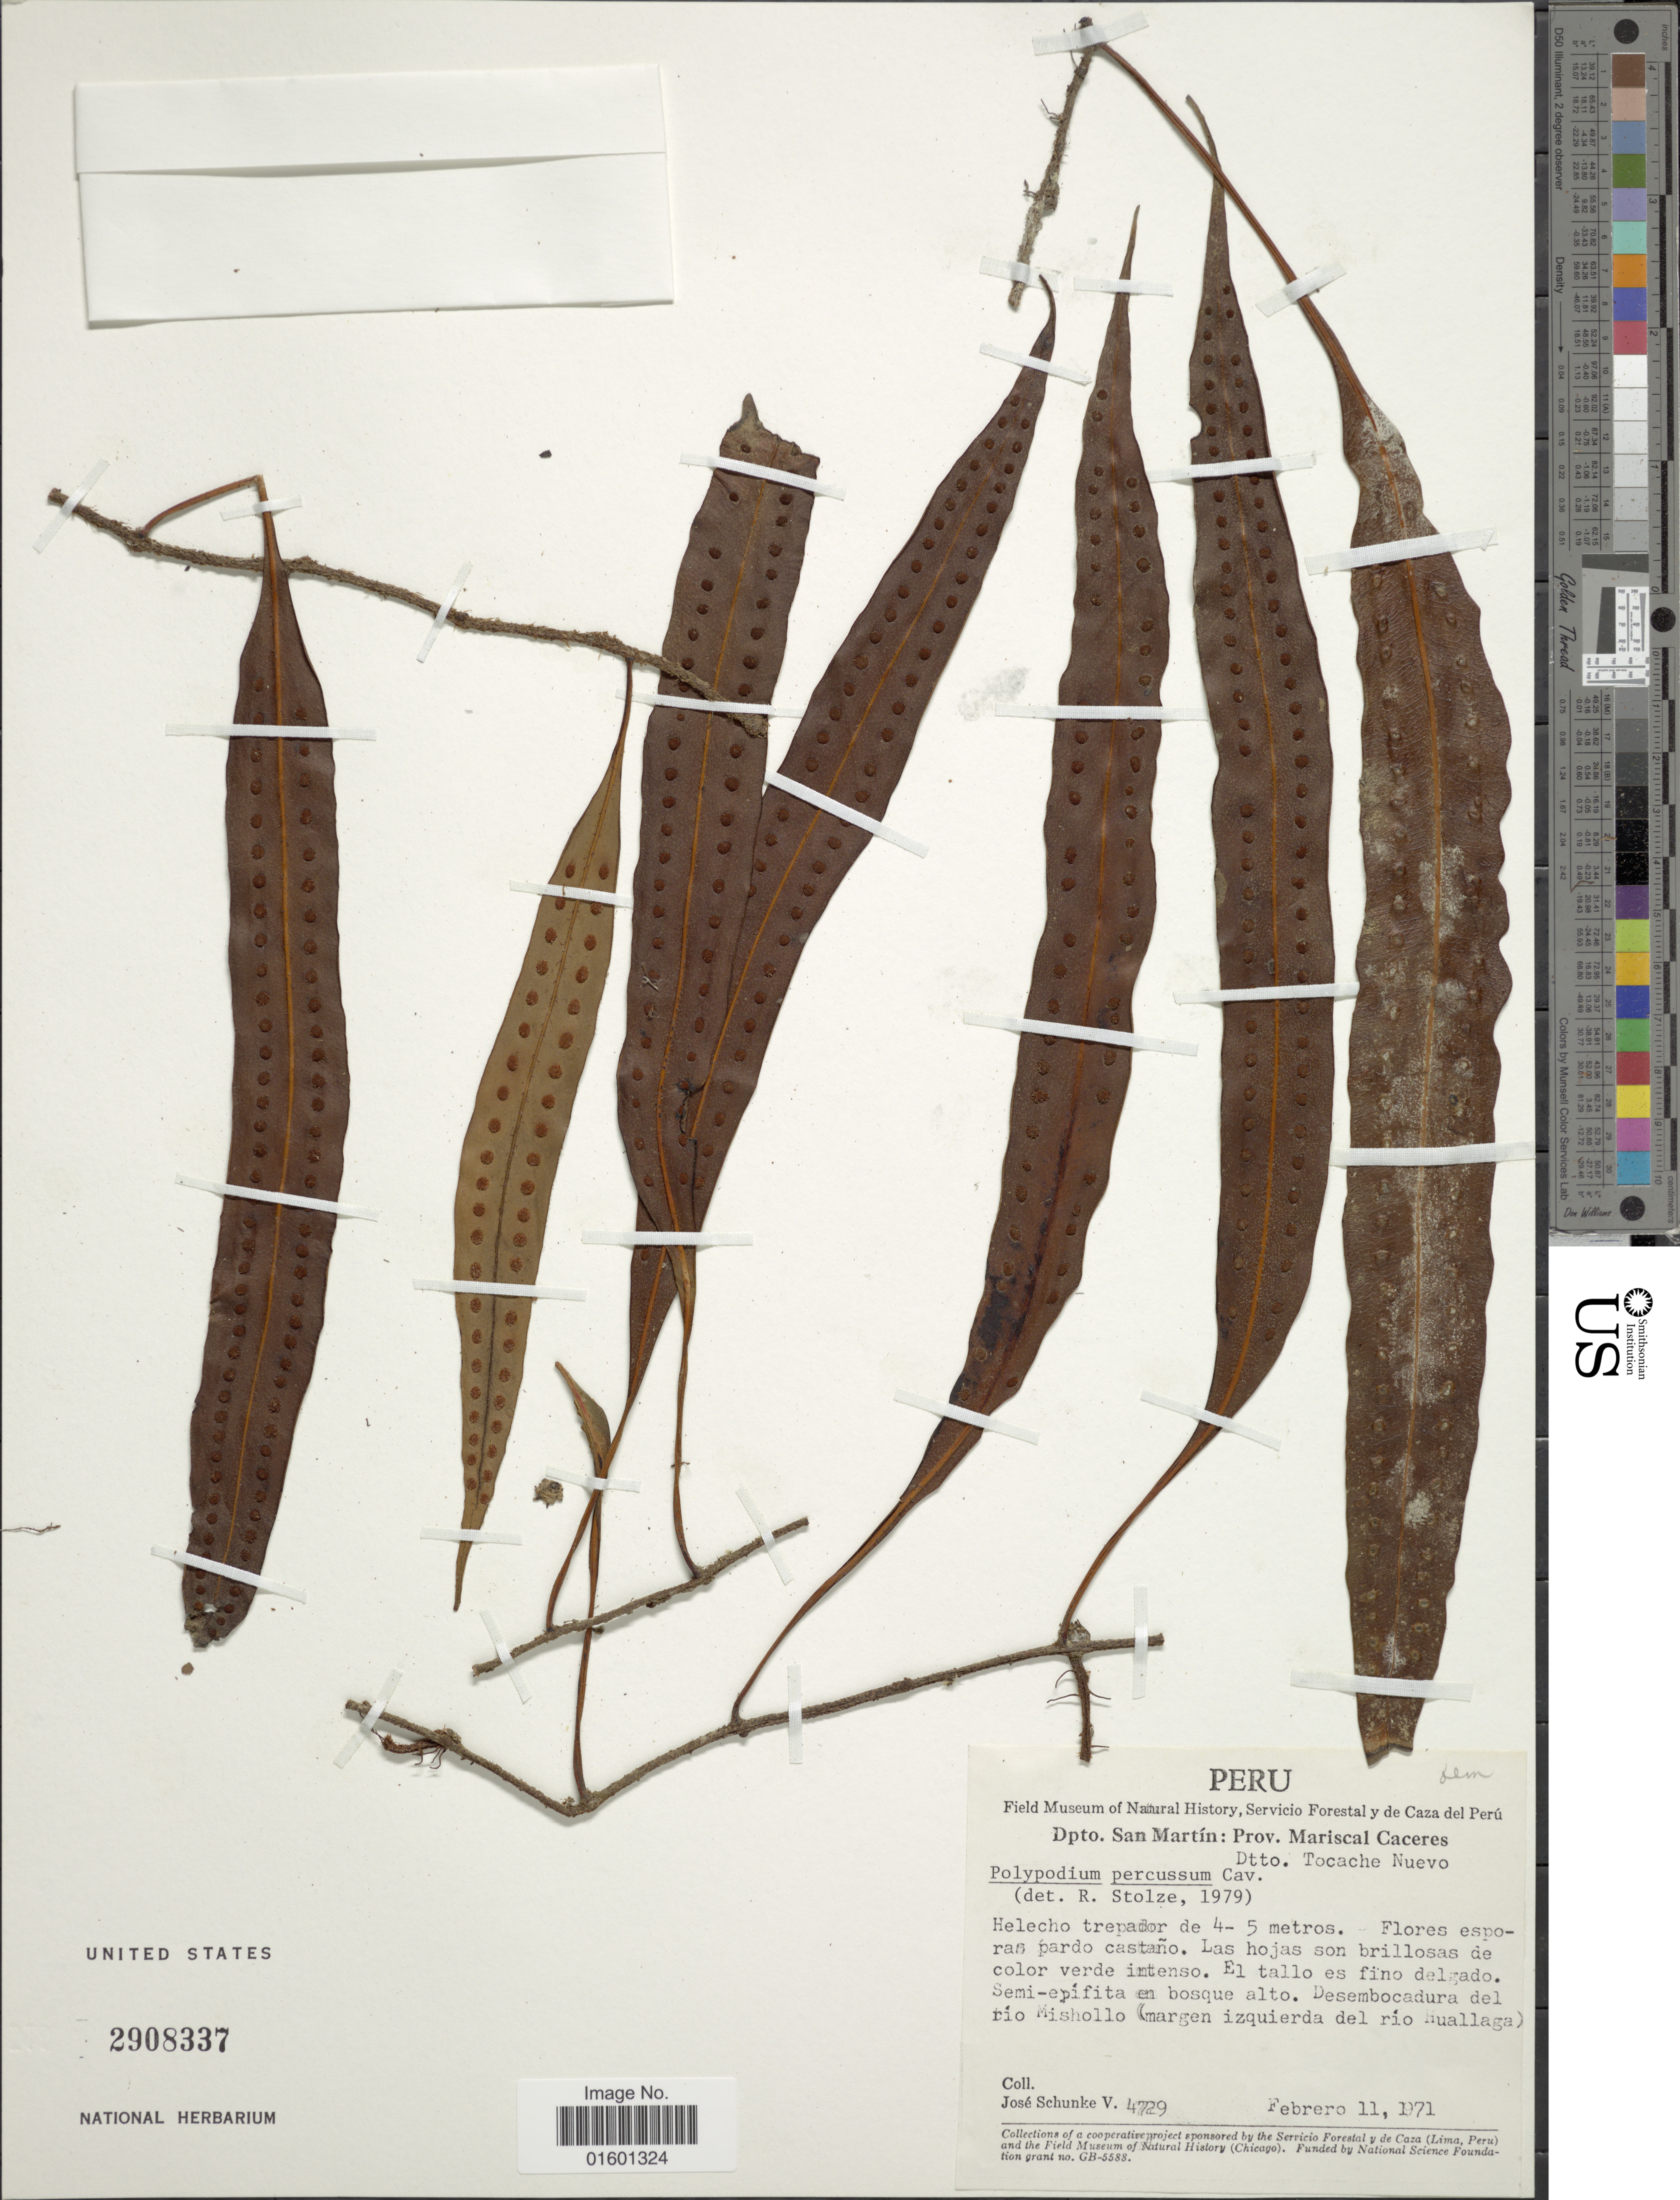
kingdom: Plantae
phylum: Tracheophyta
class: Polypodiopsida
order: Polypodiales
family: Polypodiaceae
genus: Microgramma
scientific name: Microgramma percussa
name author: (Cav.) de la Sota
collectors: J. Schunke Vigo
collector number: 4729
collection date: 1971-02-11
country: Peru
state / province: San Martín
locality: Prov. Mariscla Caceres, Dtto. Tocache Nuevo, Desemboca del rio Mishollo (margen izquierda del rio Huallaga)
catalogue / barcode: US 2908337